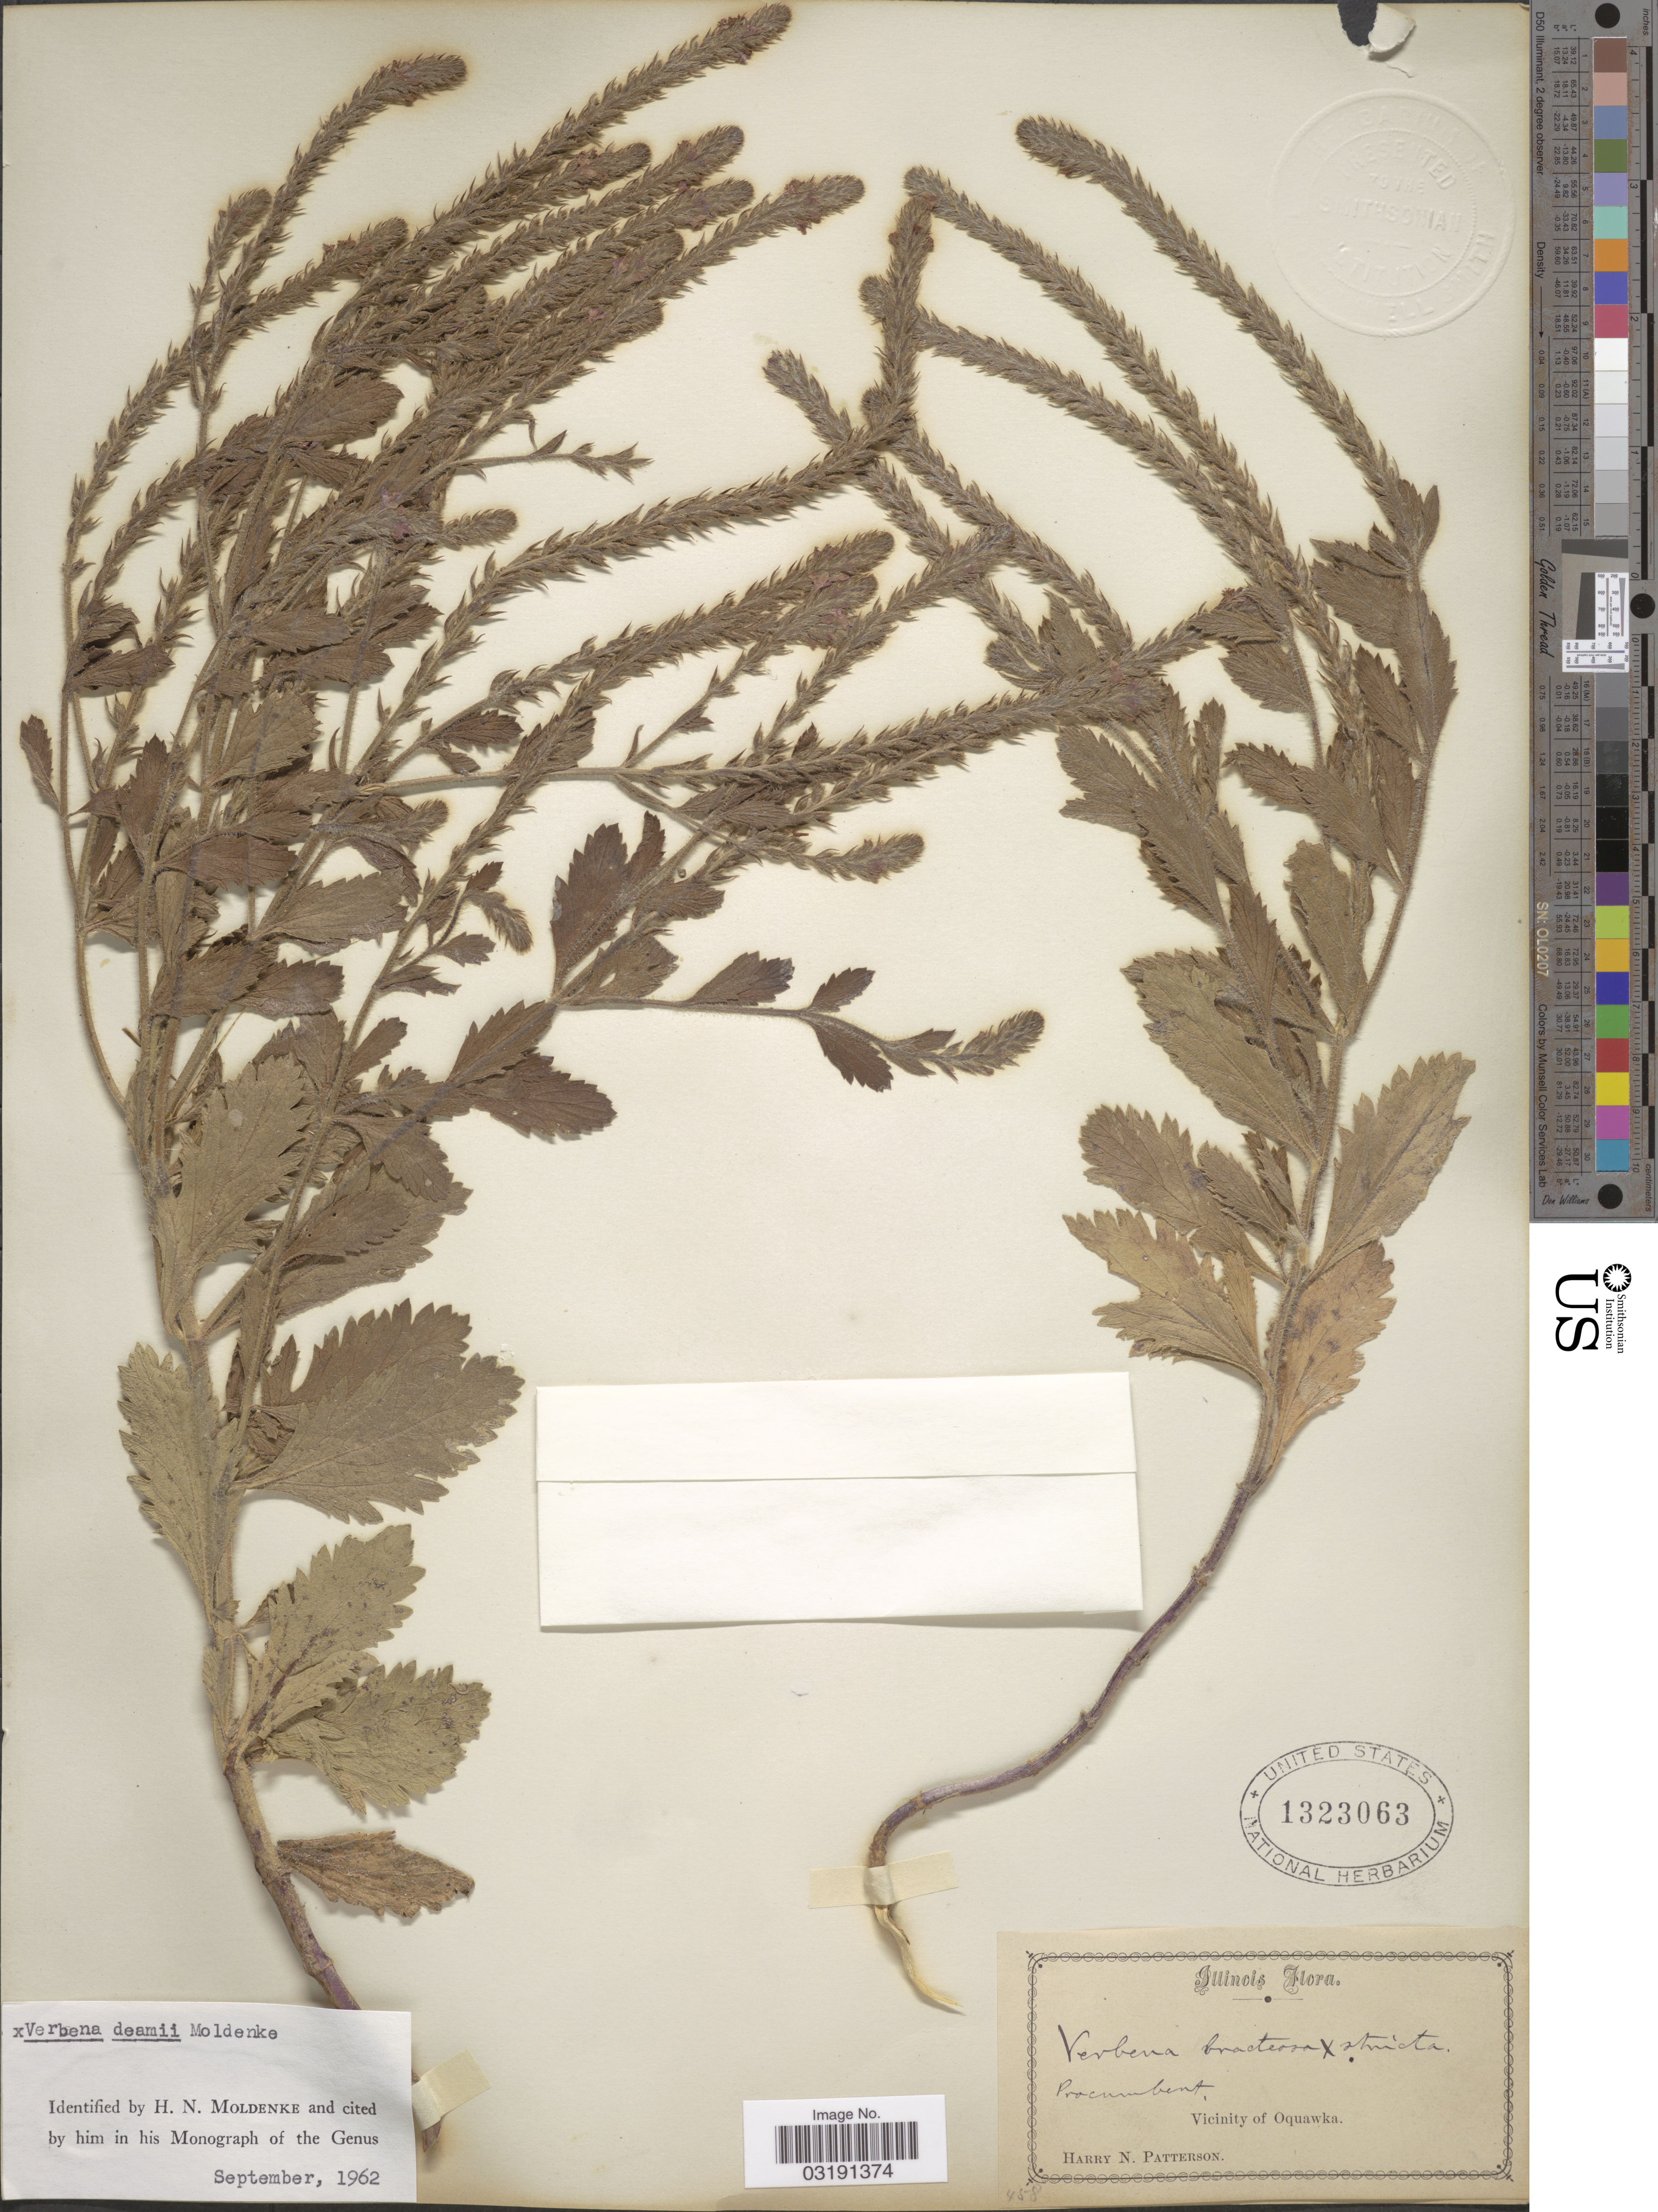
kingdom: Plantae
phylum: Tracheophyta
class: Magnoliopsida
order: Lamiales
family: Verbenaceae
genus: Verbena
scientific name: Verbena deamii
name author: Moldenke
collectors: H. N. Patterson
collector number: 458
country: United States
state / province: Illinois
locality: Vicinity of Oquawka.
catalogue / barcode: US 1323063